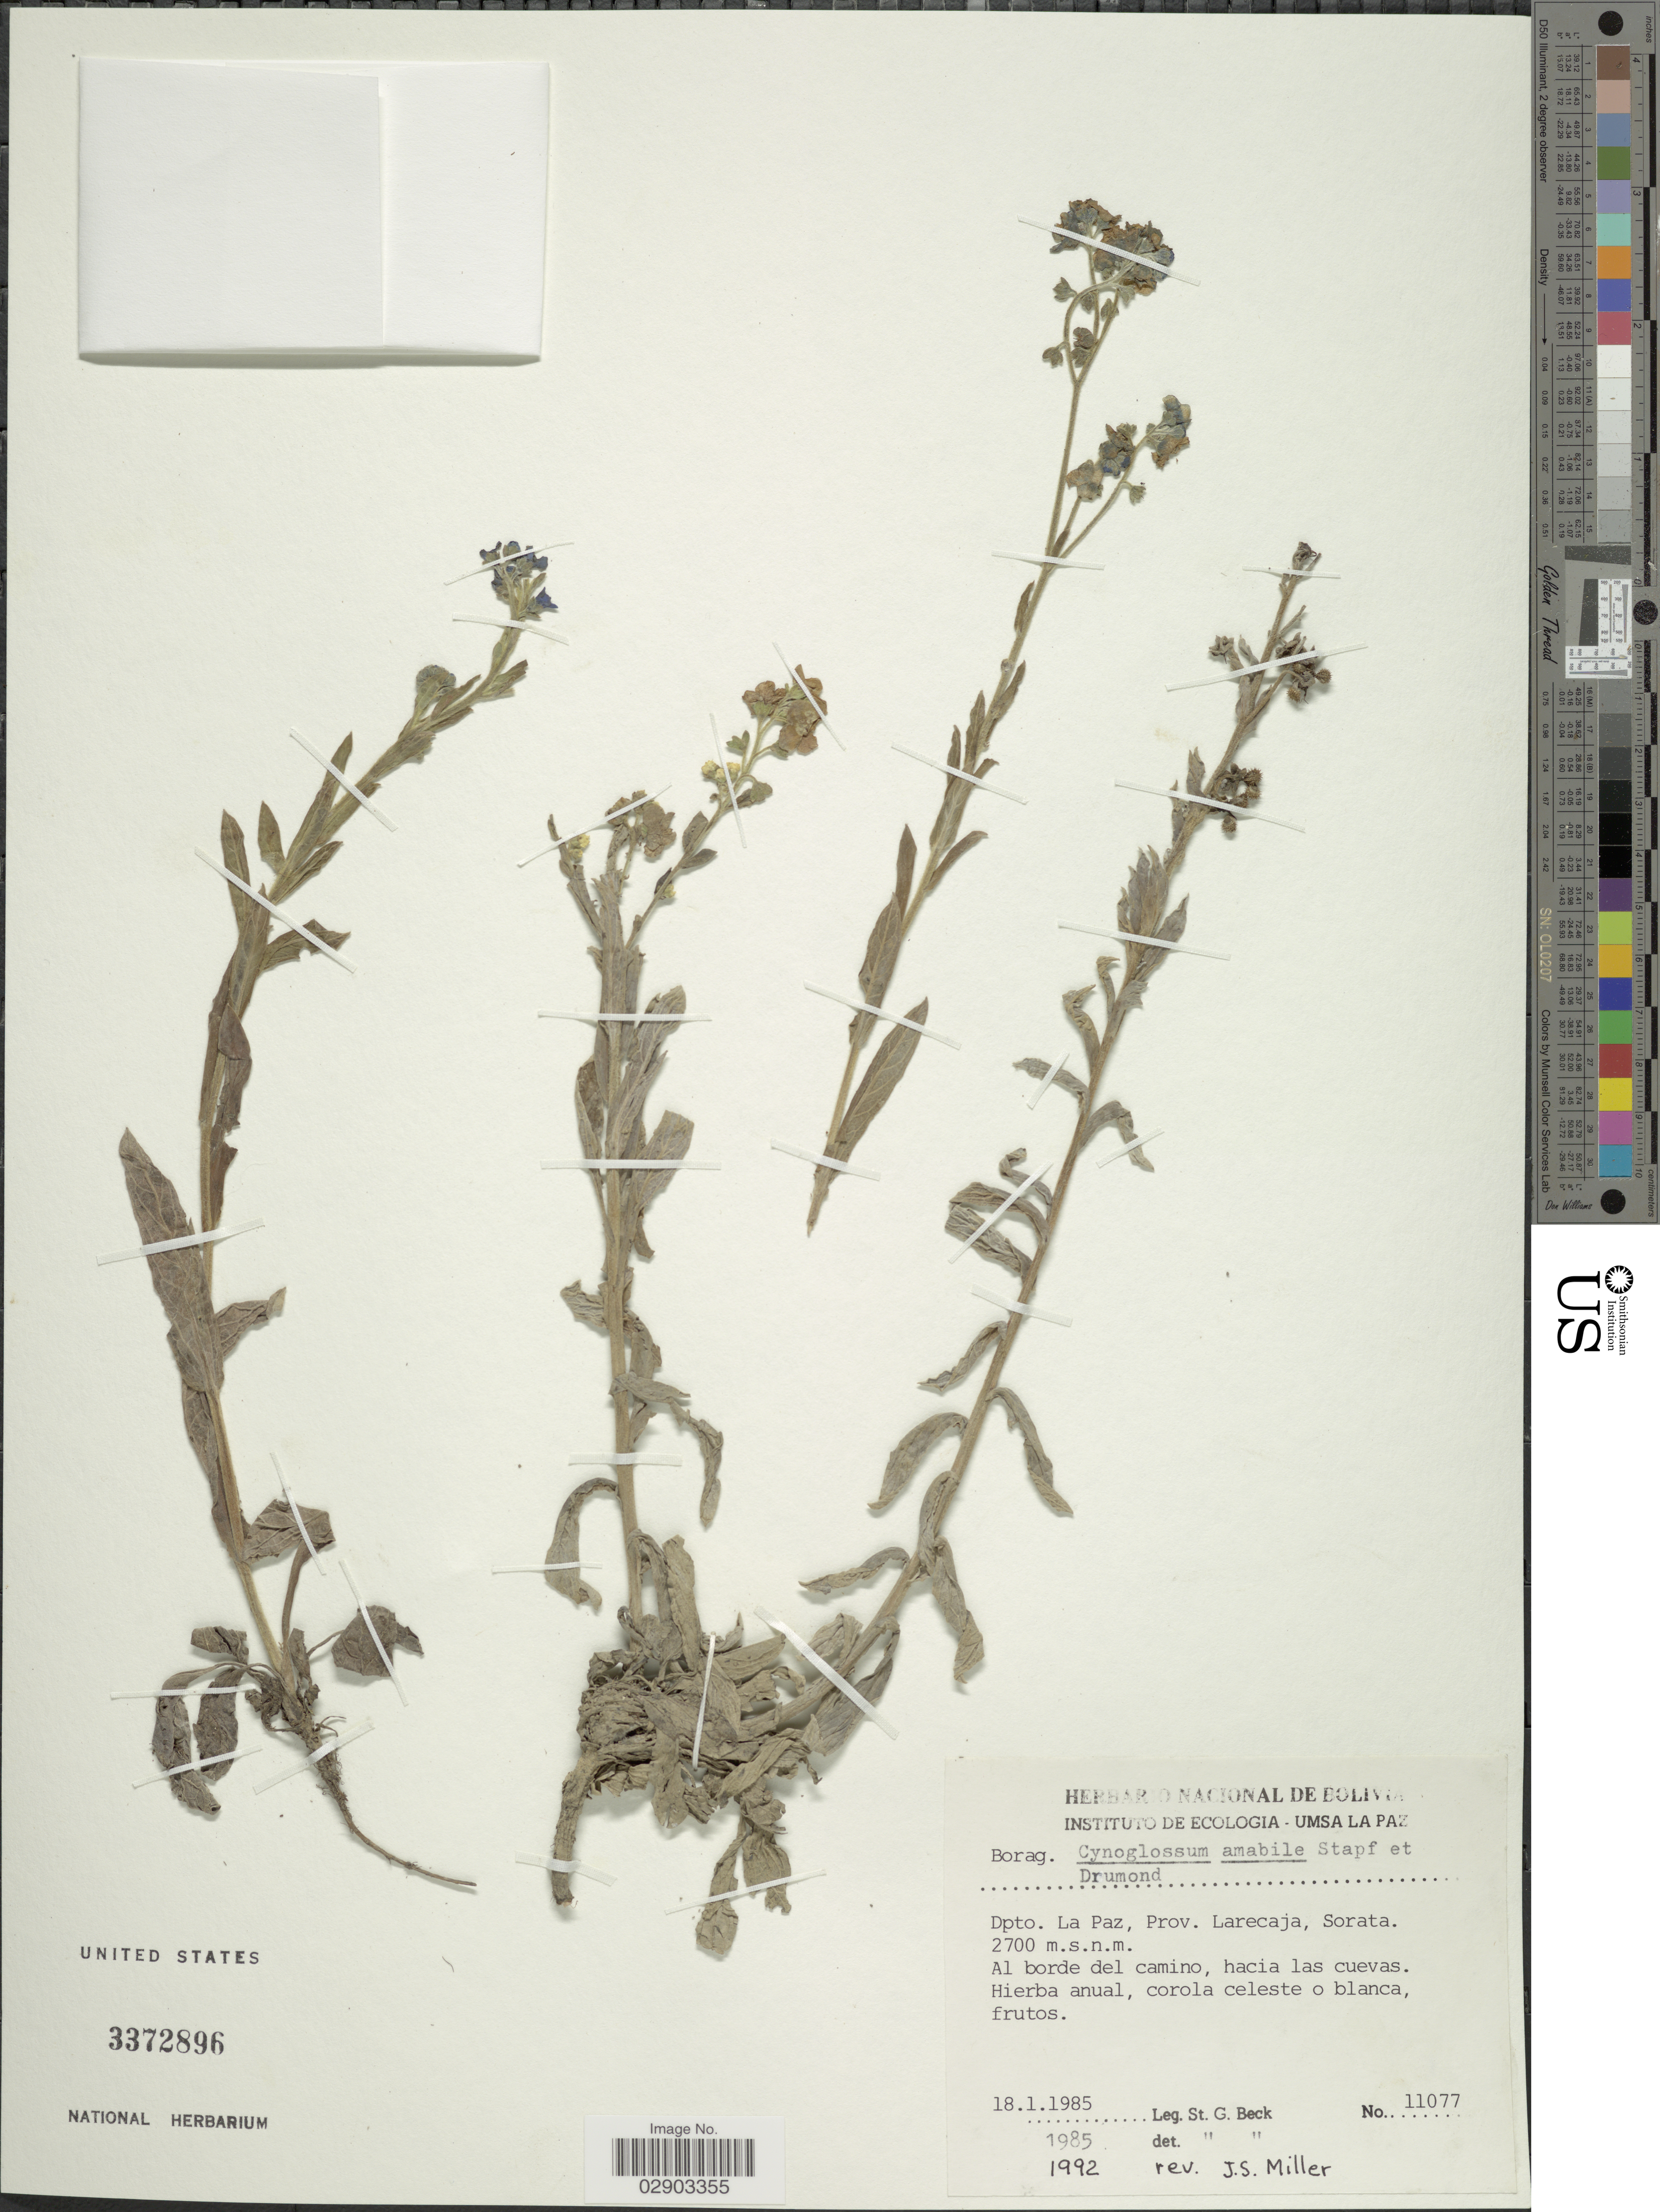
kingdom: Plantae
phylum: Tracheophyta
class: Magnoliopsida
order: Boraginales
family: Boraginaceae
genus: Cynoglossum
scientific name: Cynoglossum amabile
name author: Stapf & J.R. Drumm.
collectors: S. G. Beck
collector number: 11077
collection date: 1985-01-18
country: Bolivia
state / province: La Paz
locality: Dpto. La Paz, Prov. Larecaja, Sorata.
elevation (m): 2700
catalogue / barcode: US 3372896